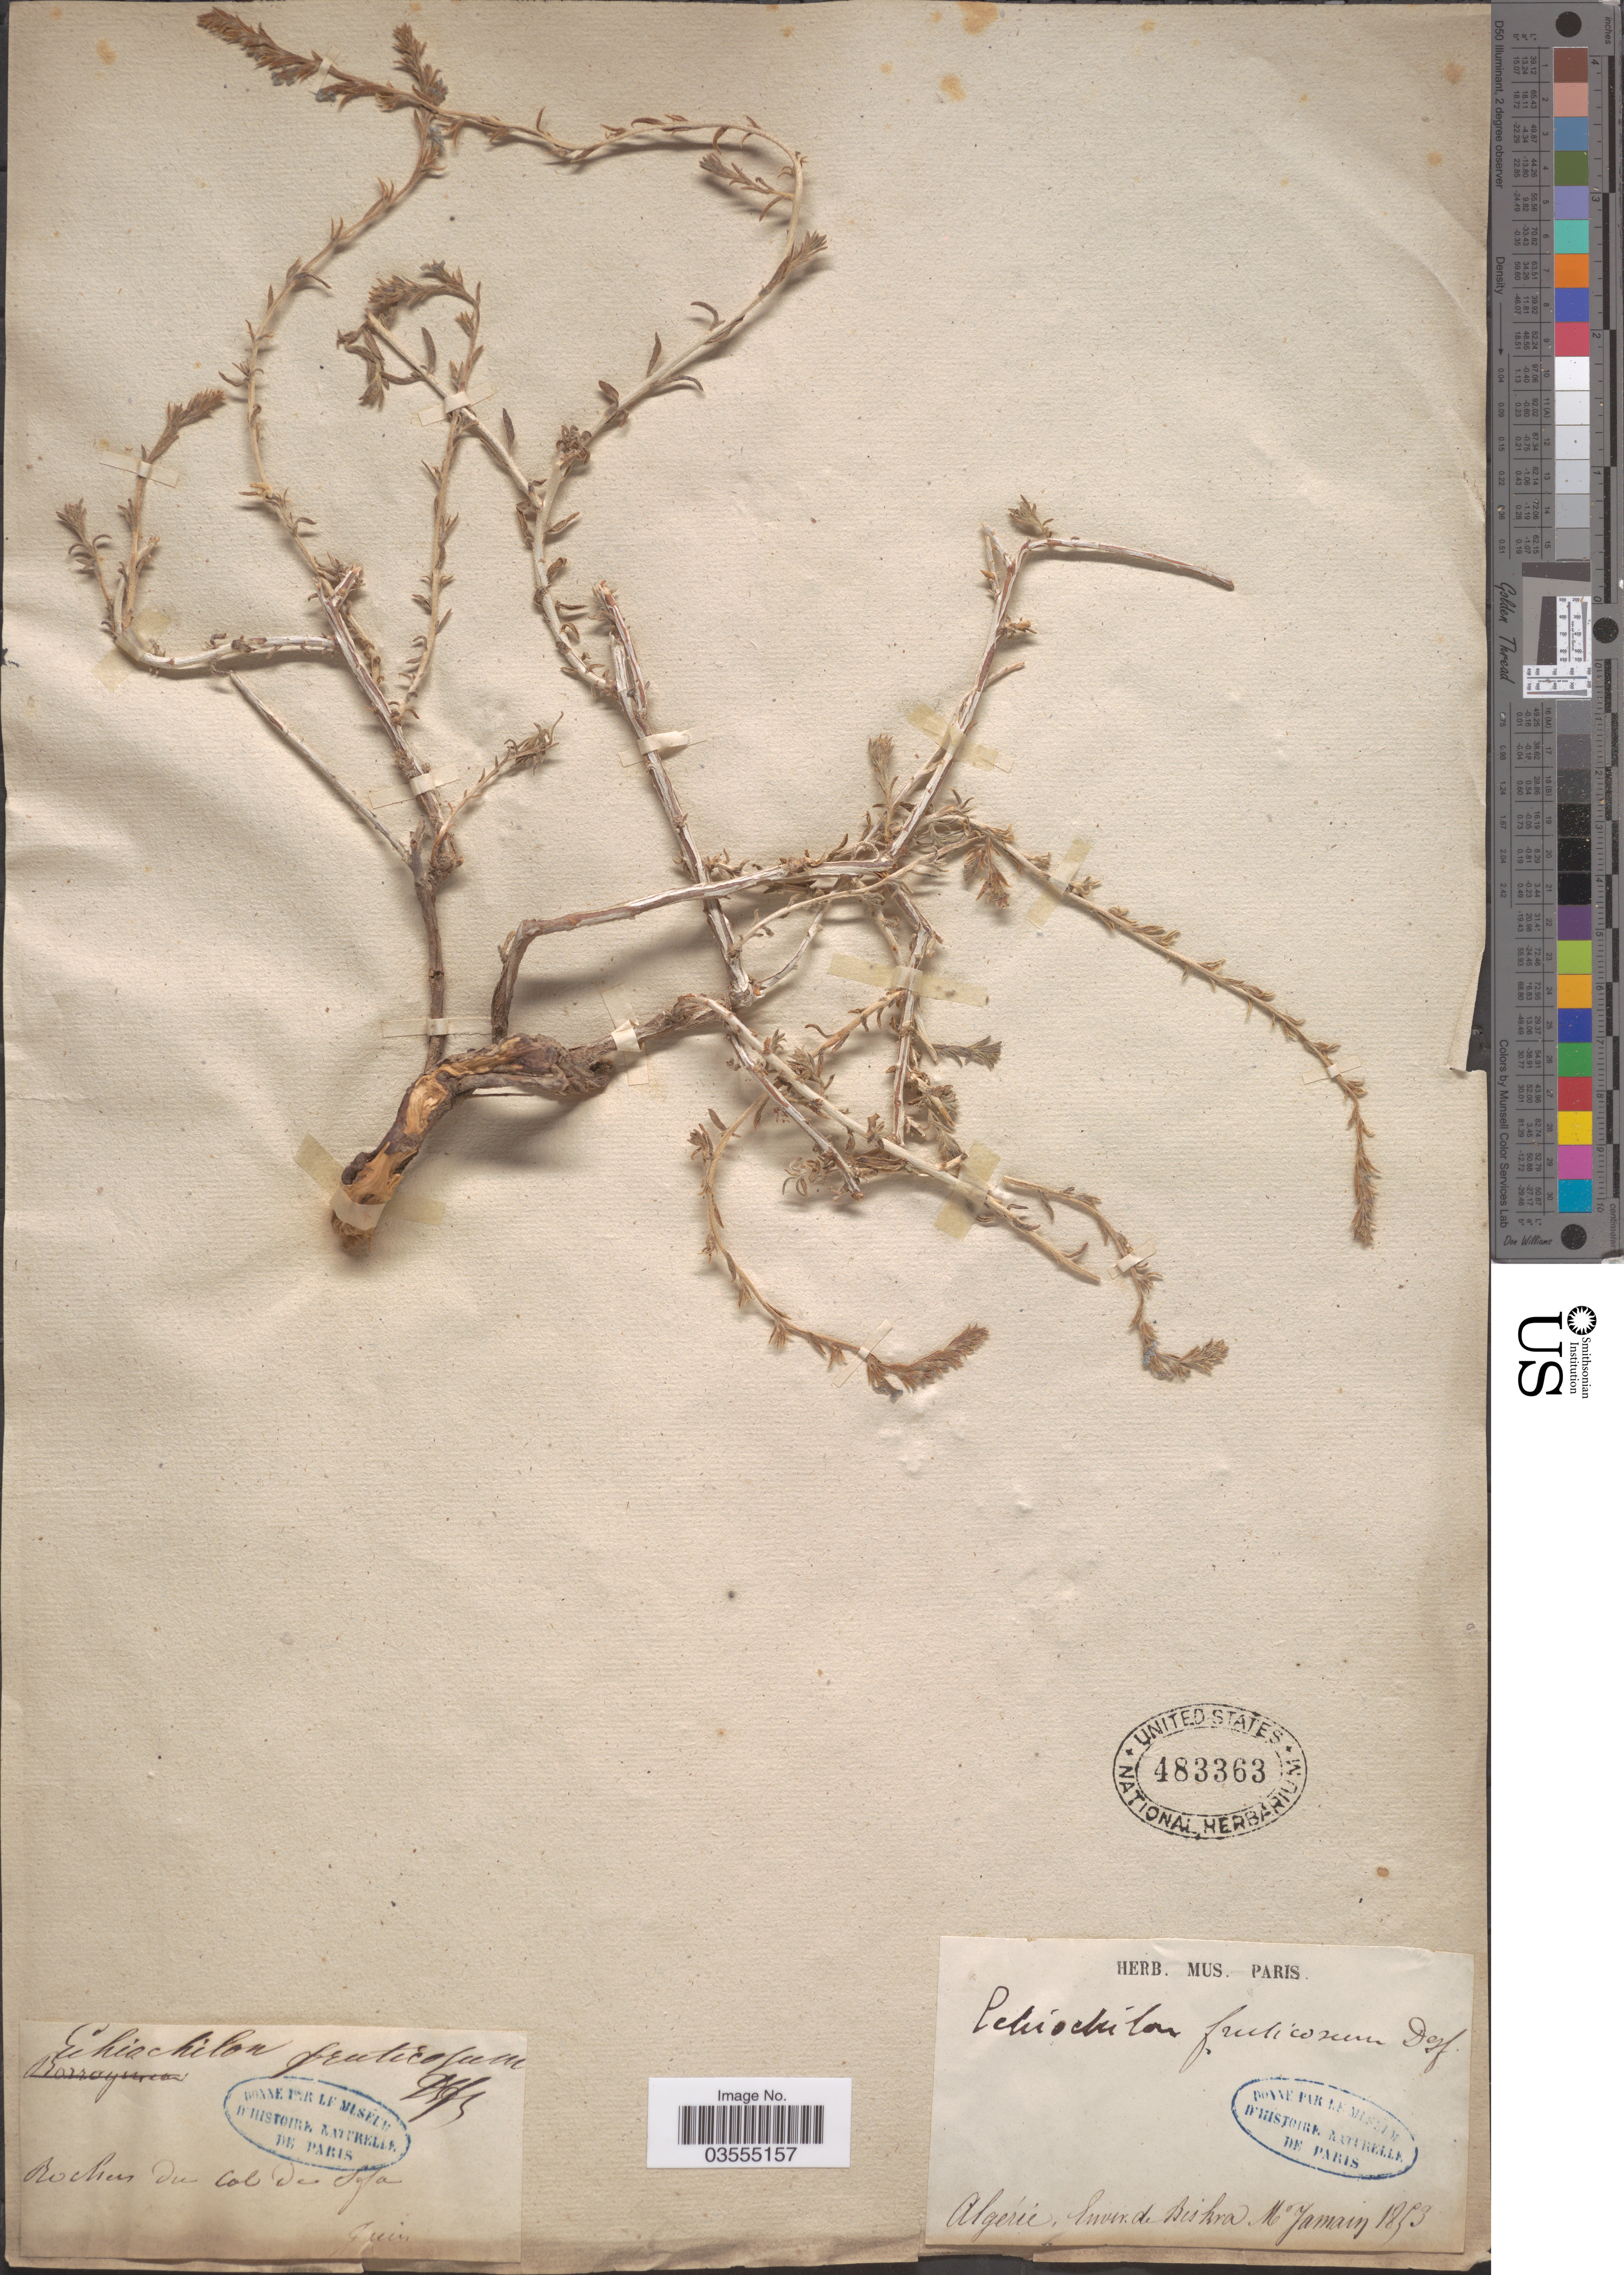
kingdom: Plantae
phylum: Tracheophyta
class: Magnoliopsida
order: Boraginales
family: Boraginaceae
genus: Echiochilon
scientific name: Echiochilon fruticosum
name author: Desf.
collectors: M. Jamain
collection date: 1853-06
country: Algeria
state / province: Biskra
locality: Rochers du col du Ifa. [interpreted] Environs de Biskra.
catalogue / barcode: US 483363